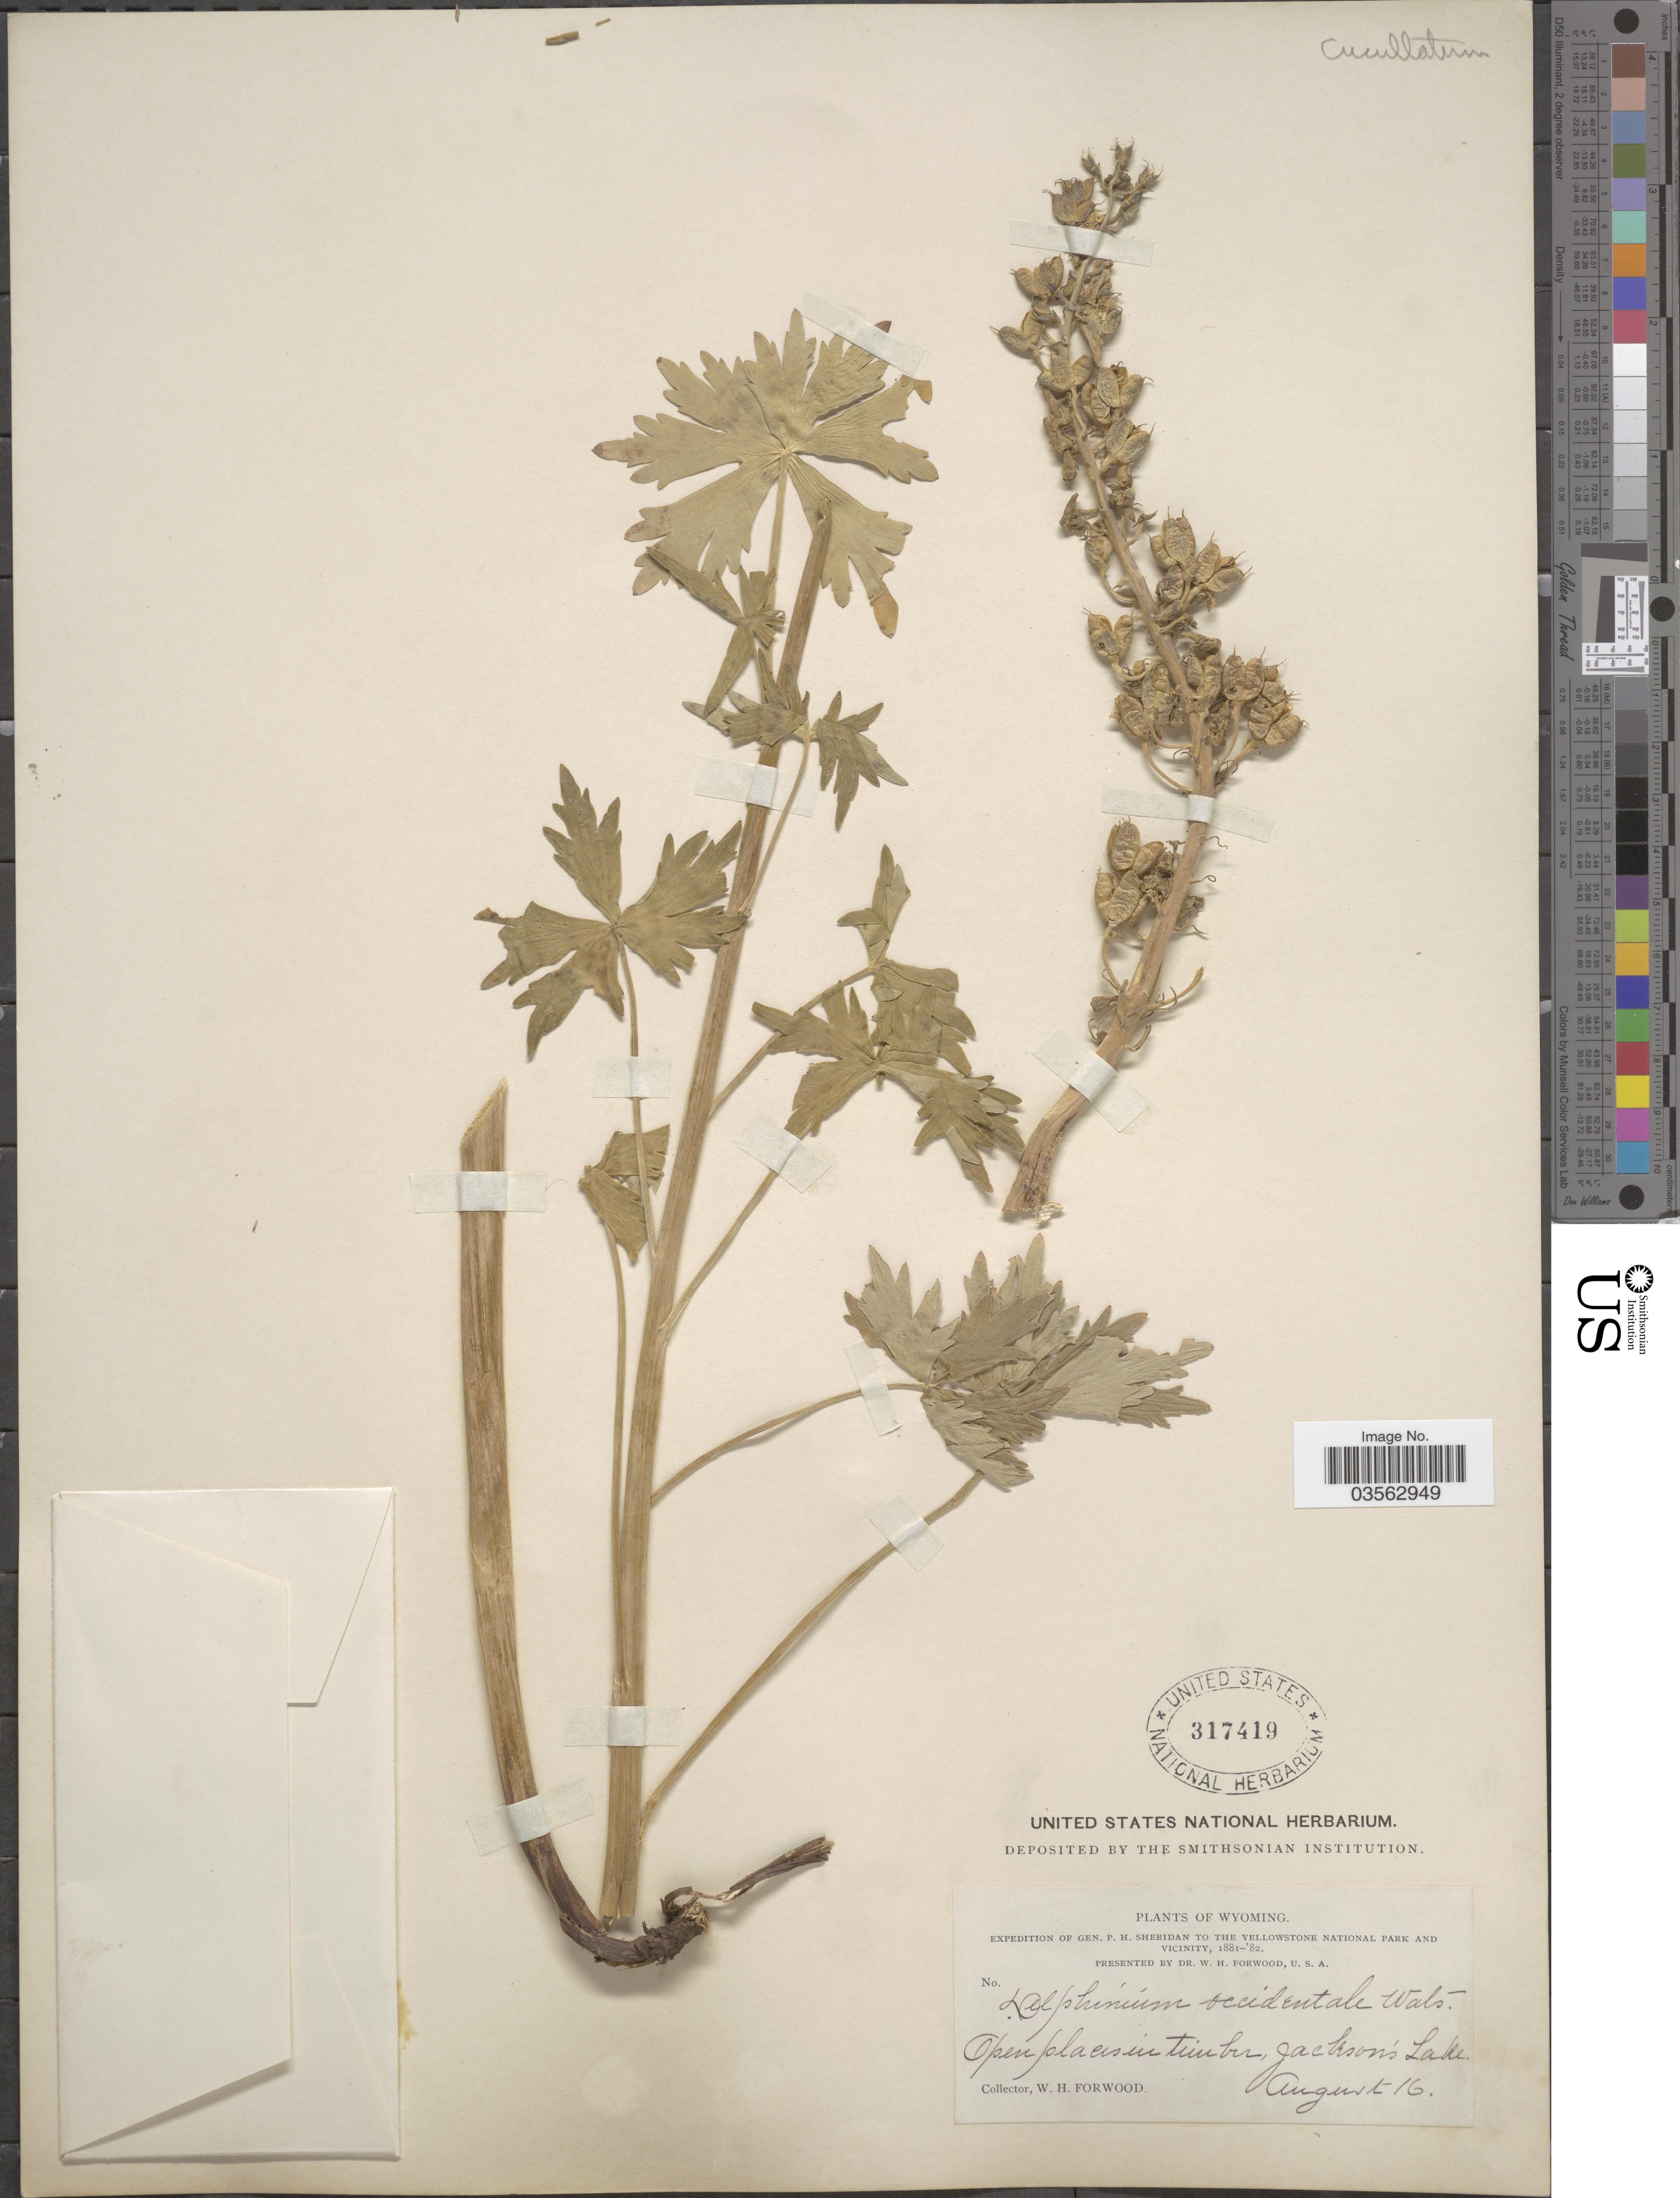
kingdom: Plantae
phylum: Tracheophyta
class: Magnoliopsida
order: Ranunculales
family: Ranunculaceae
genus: Delphinium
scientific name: Delphinium cucullatum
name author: E. Nelson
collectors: W. Forwood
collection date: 1881-08-16/1882-08-16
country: United States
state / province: Wyoming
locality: Yellowstone National Park and vicinity. Jackson's Lake.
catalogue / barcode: US 317419